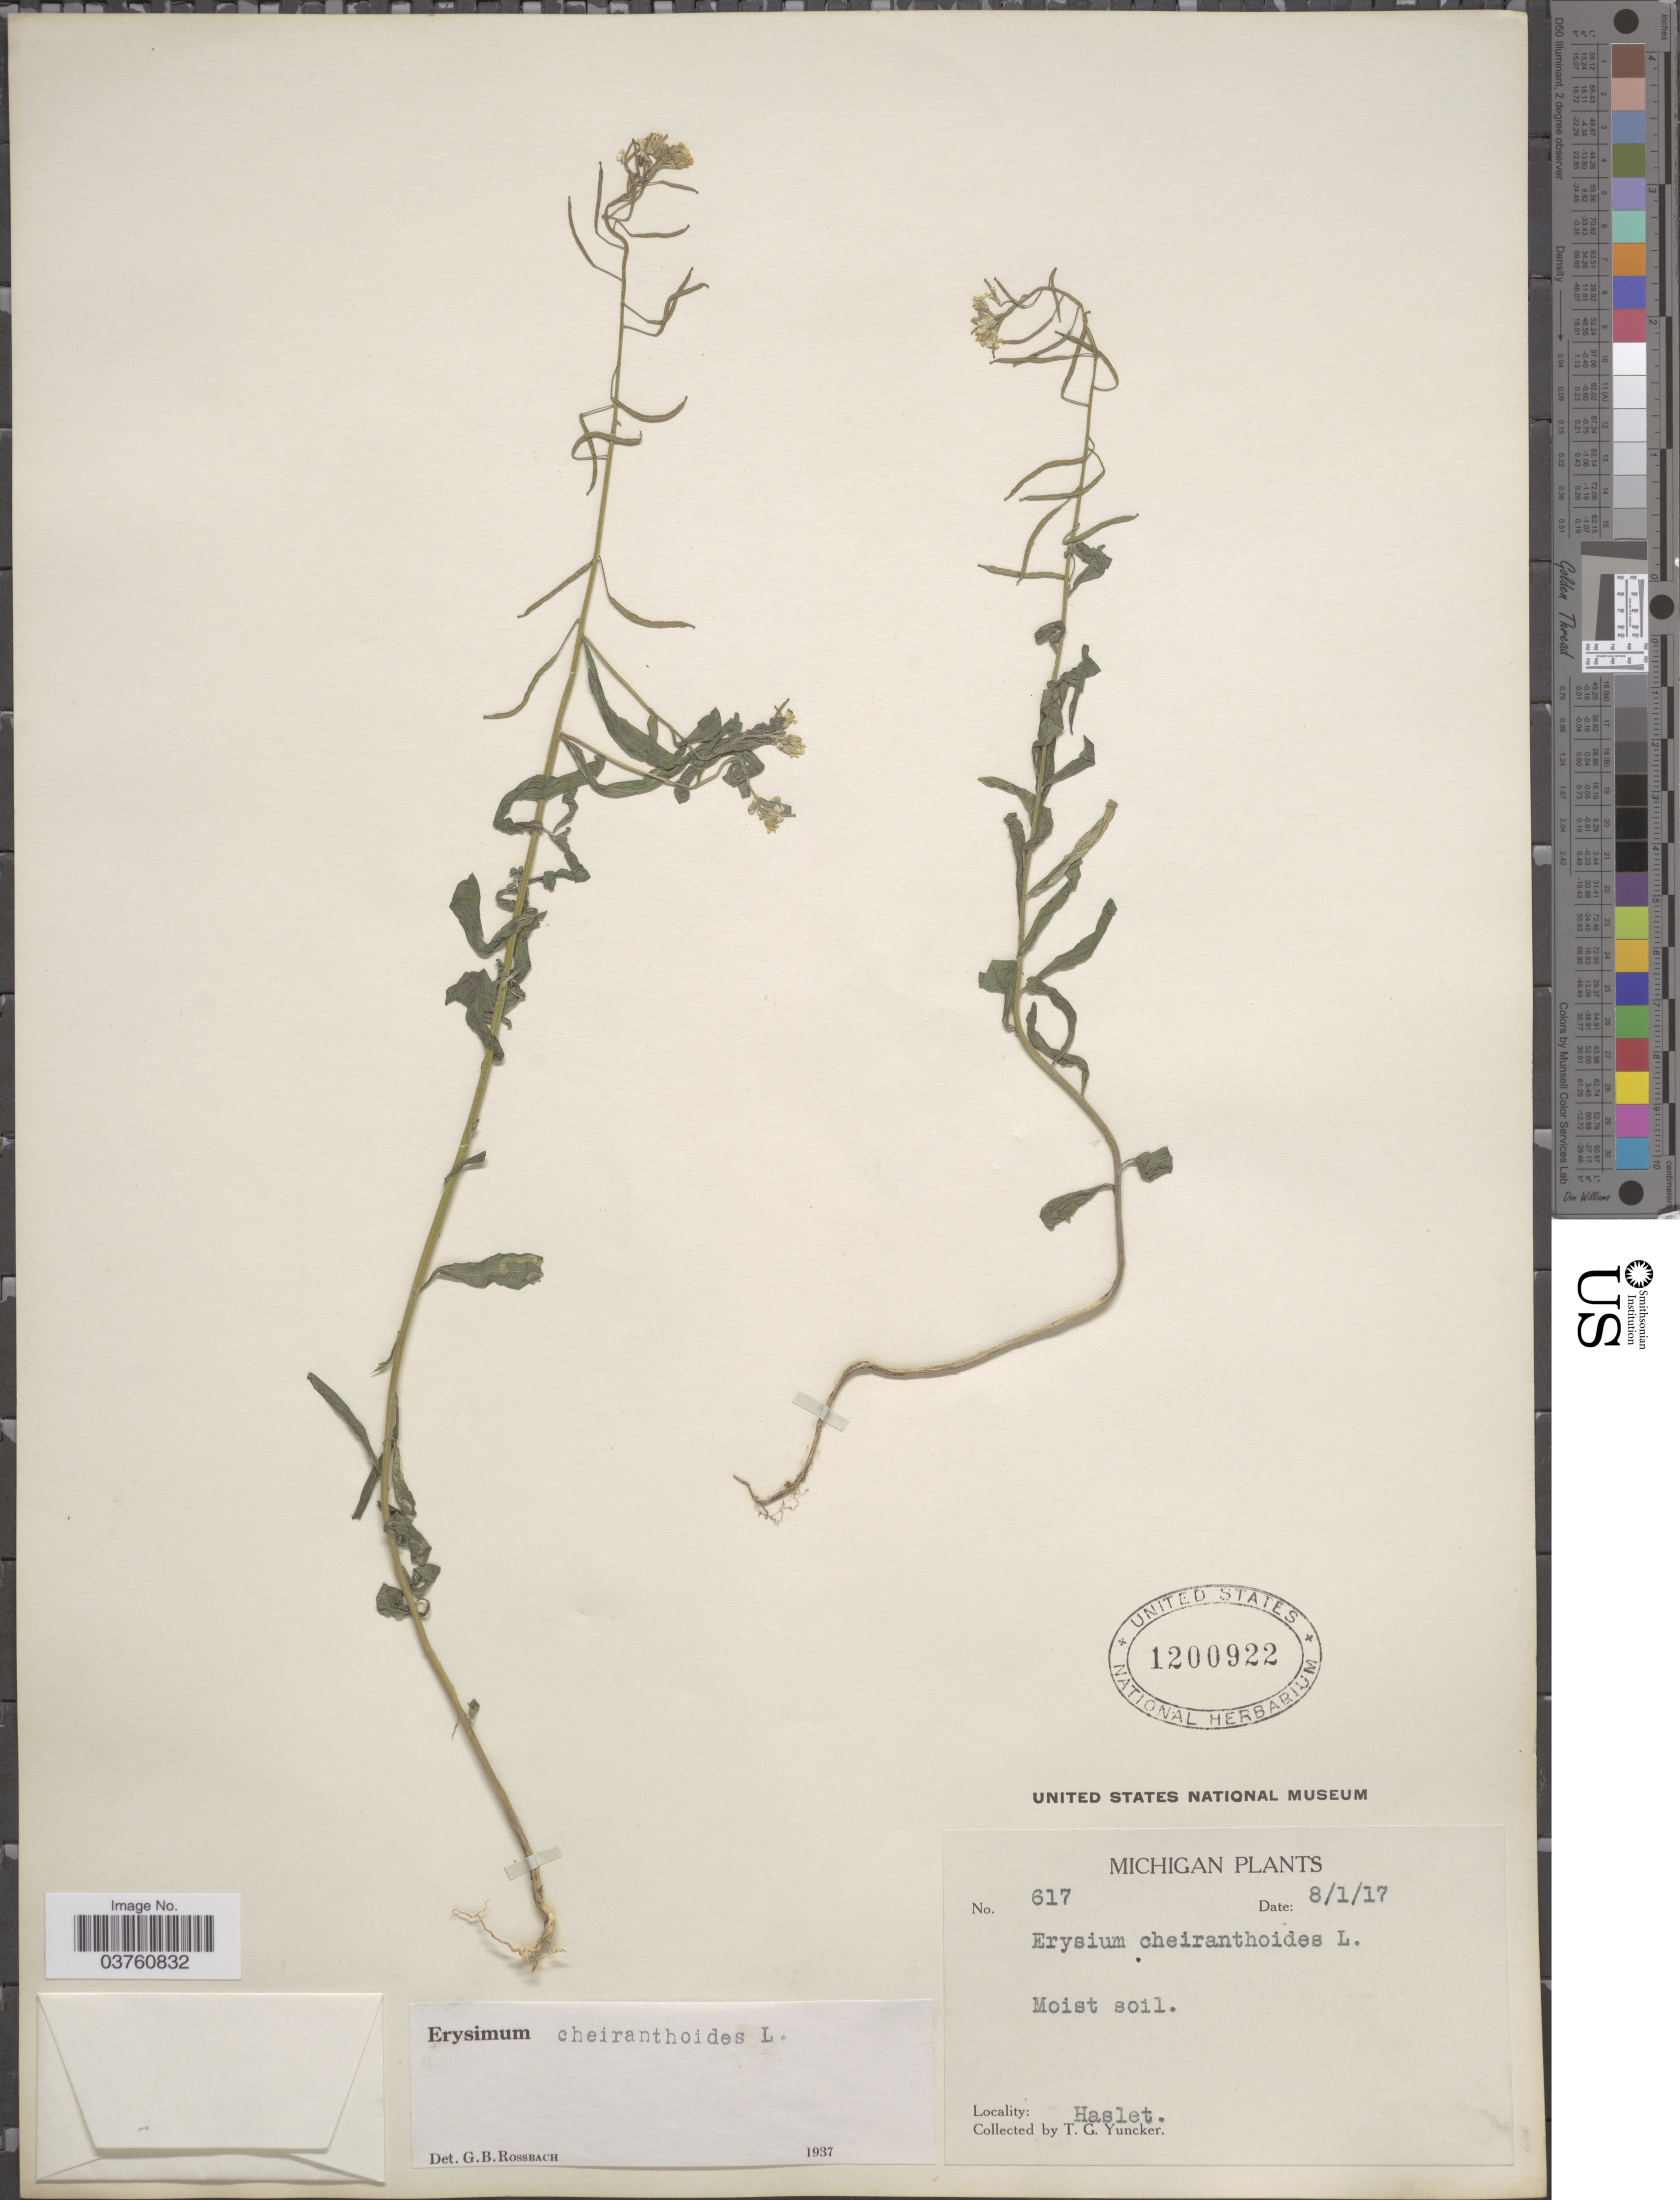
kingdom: Plantae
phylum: Tracheophyta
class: Magnoliopsida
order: Brassicales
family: Brassicaceae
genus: Erysimum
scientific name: Erysimum cheiranthoides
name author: L.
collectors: T. G. Yuncker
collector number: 617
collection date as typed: Transcribed d/m/y: 1/8/17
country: United States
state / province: Michigan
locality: Moist soil. Haslet.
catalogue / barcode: US 1200922